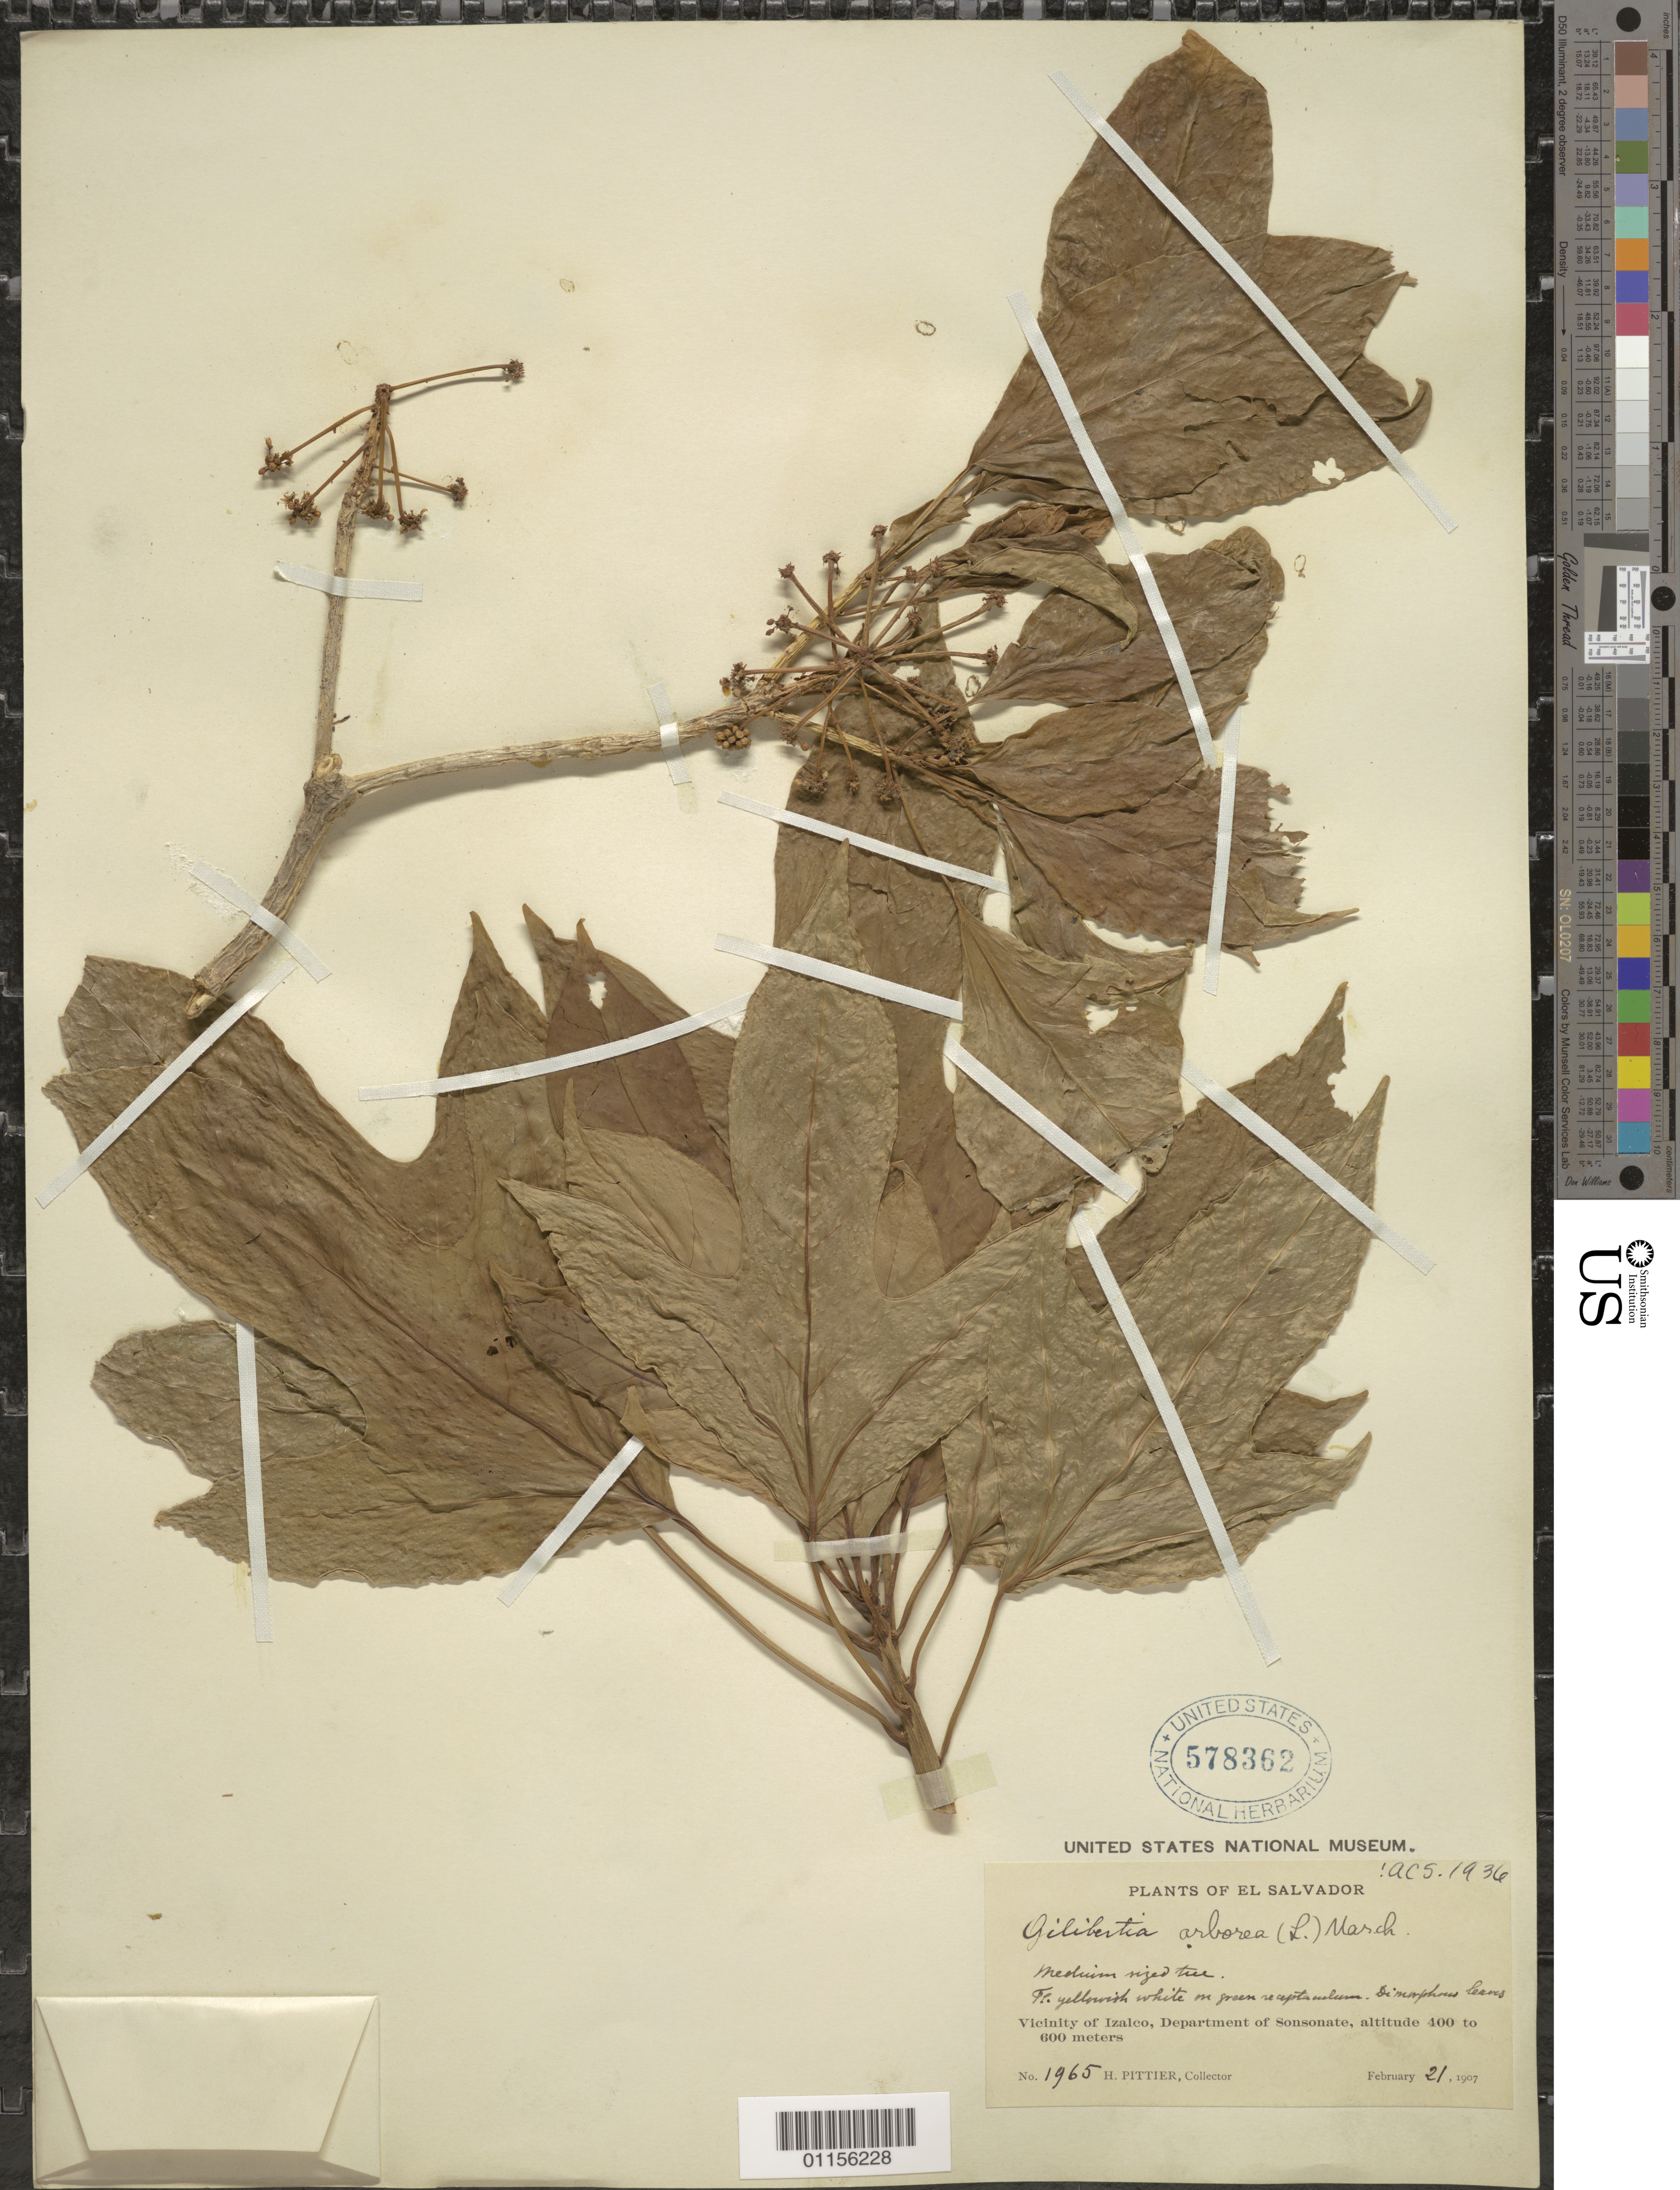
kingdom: Plantae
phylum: Tracheophyta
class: Magnoliopsida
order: Apiales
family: Araliaceae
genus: Dendropanax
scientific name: Dendropanax arboreus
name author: (L.) Decne. & Planch.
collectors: H. F. Pittier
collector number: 1965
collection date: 1907-02-21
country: El Salvador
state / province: Sonsonate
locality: Vicinity of Izalco.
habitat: Medium tree.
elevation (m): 400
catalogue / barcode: US 578362